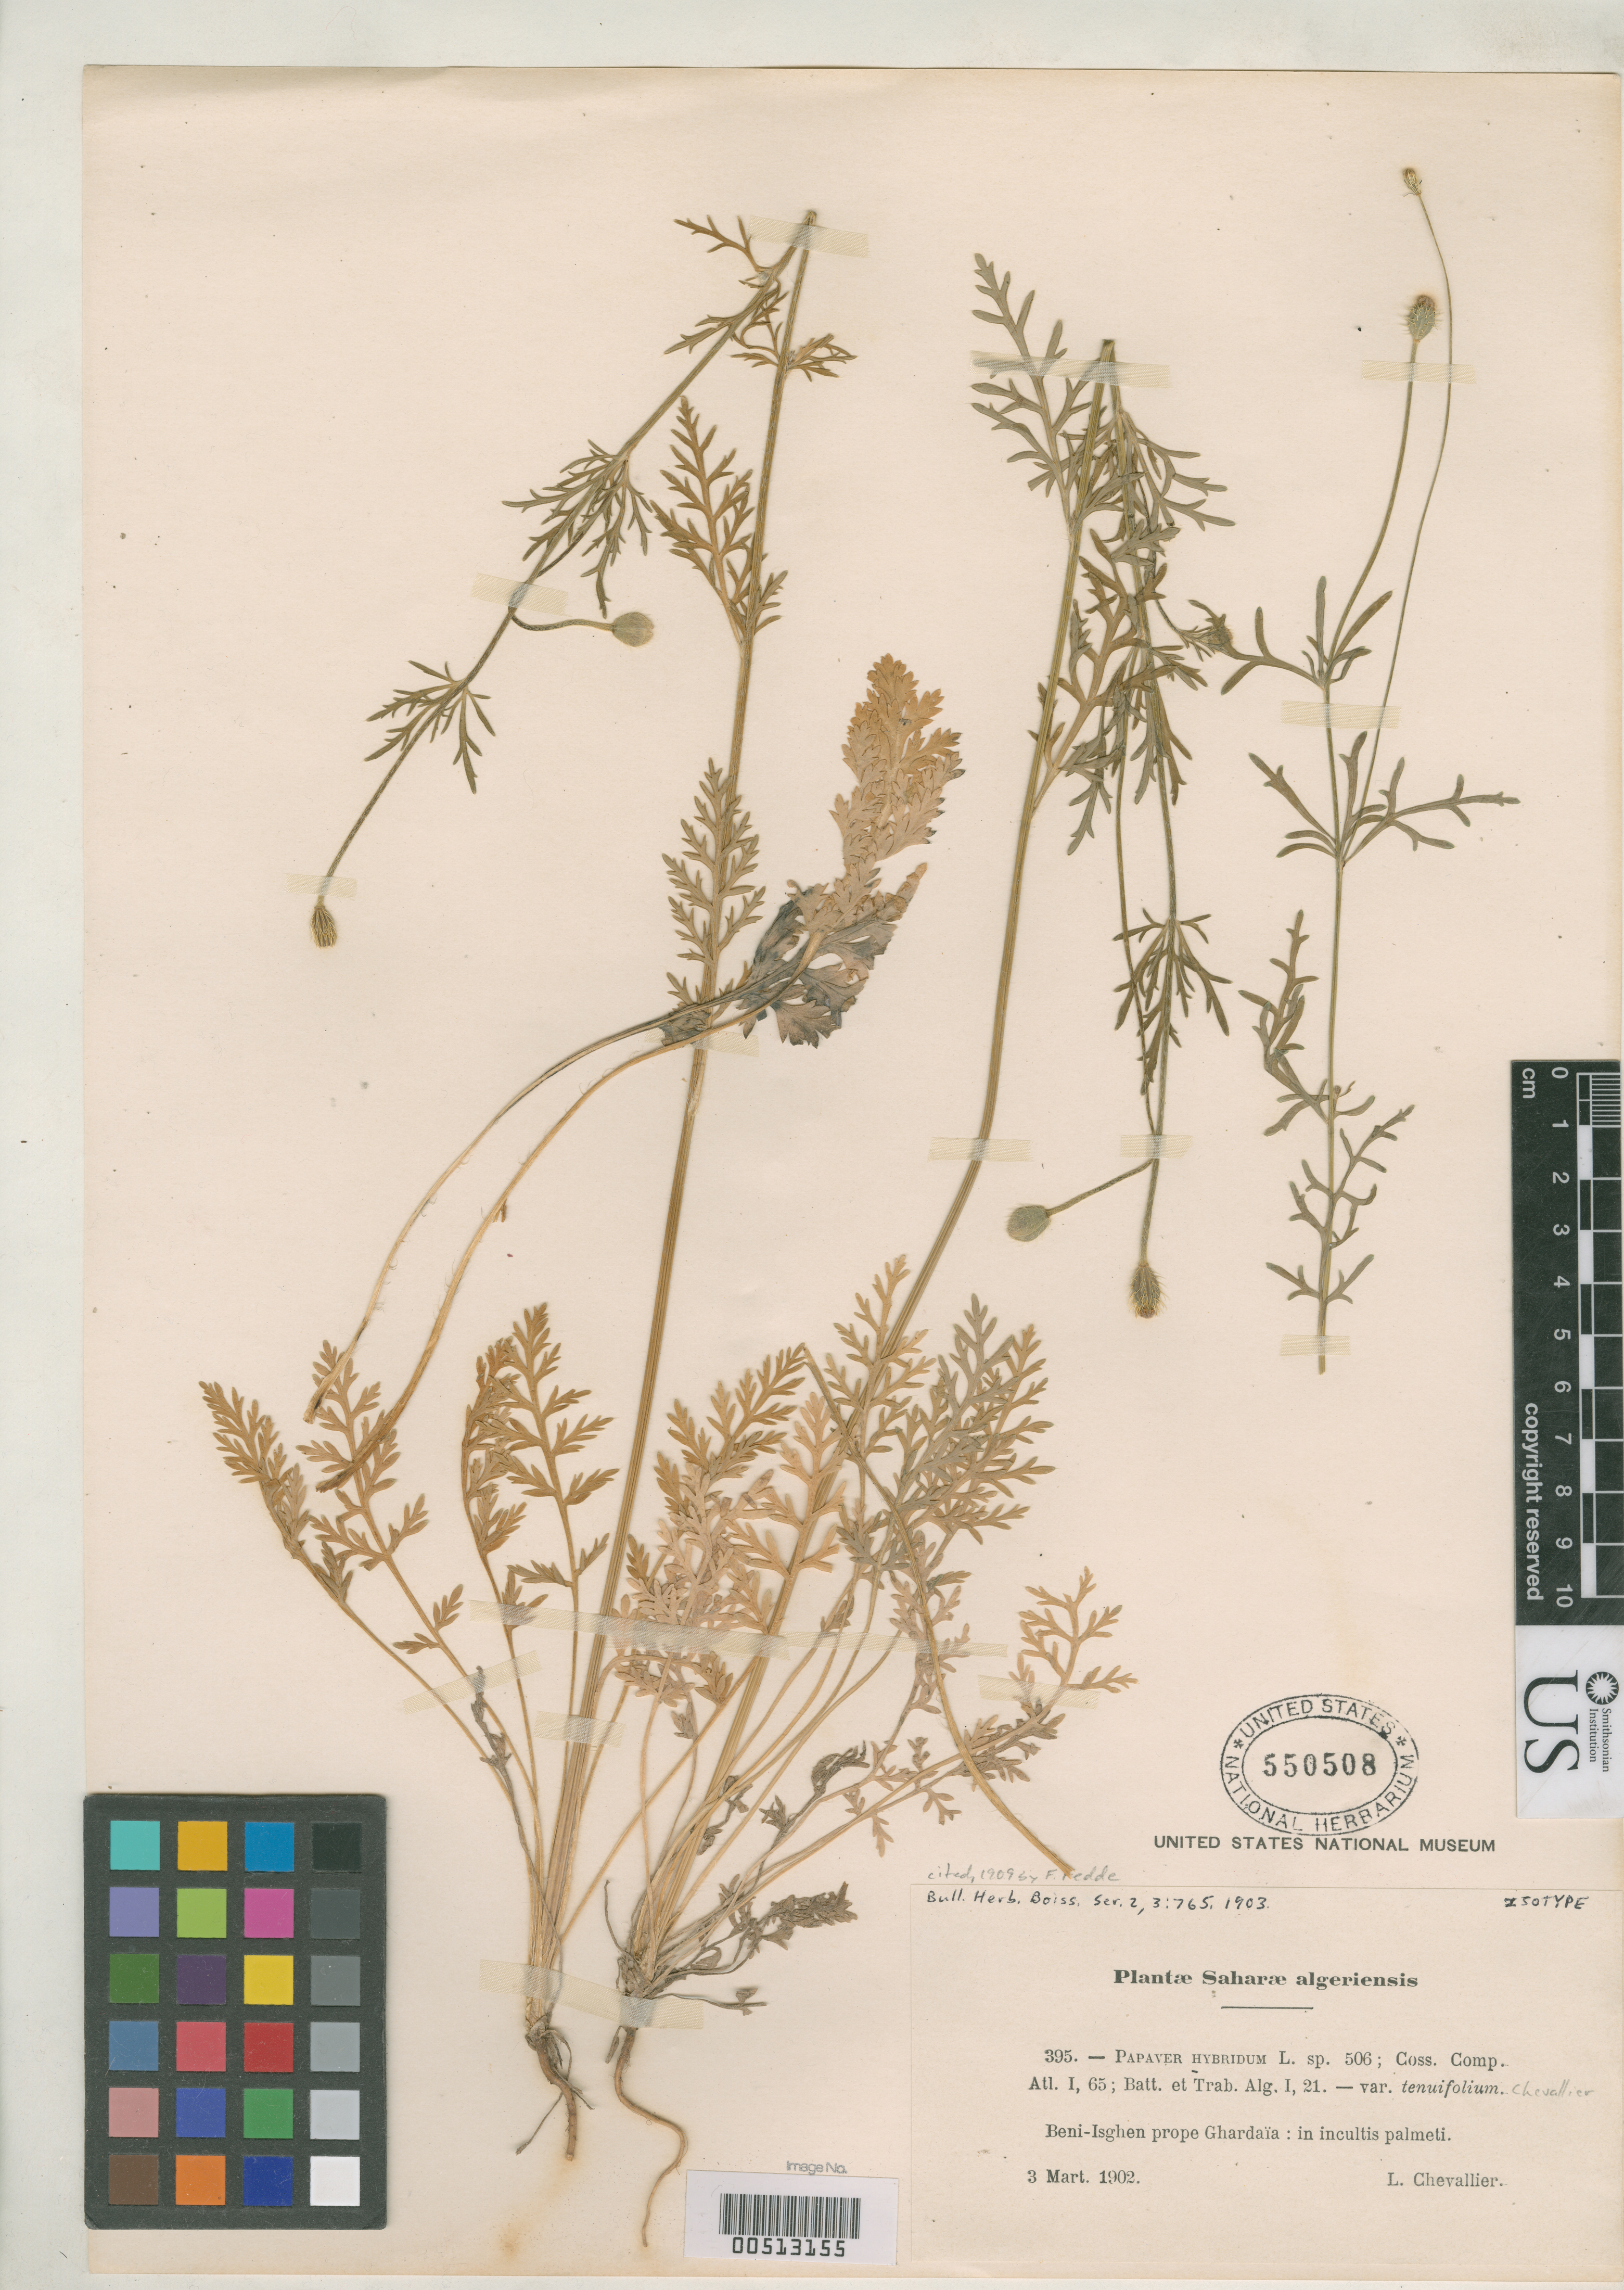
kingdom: Plantae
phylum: Tracheophyta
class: Magnoliopsida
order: Ranunculales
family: Papaveraceae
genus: Papaver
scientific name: Papaver hybridum var. tenuifolium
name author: L. Chevall.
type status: Isotype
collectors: L. Chevallier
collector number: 395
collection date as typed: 03 Mar 1902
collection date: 1902-03-03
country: Algeria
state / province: Ghardaia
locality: Ben-Isghen near Ghardaia.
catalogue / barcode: US 550508